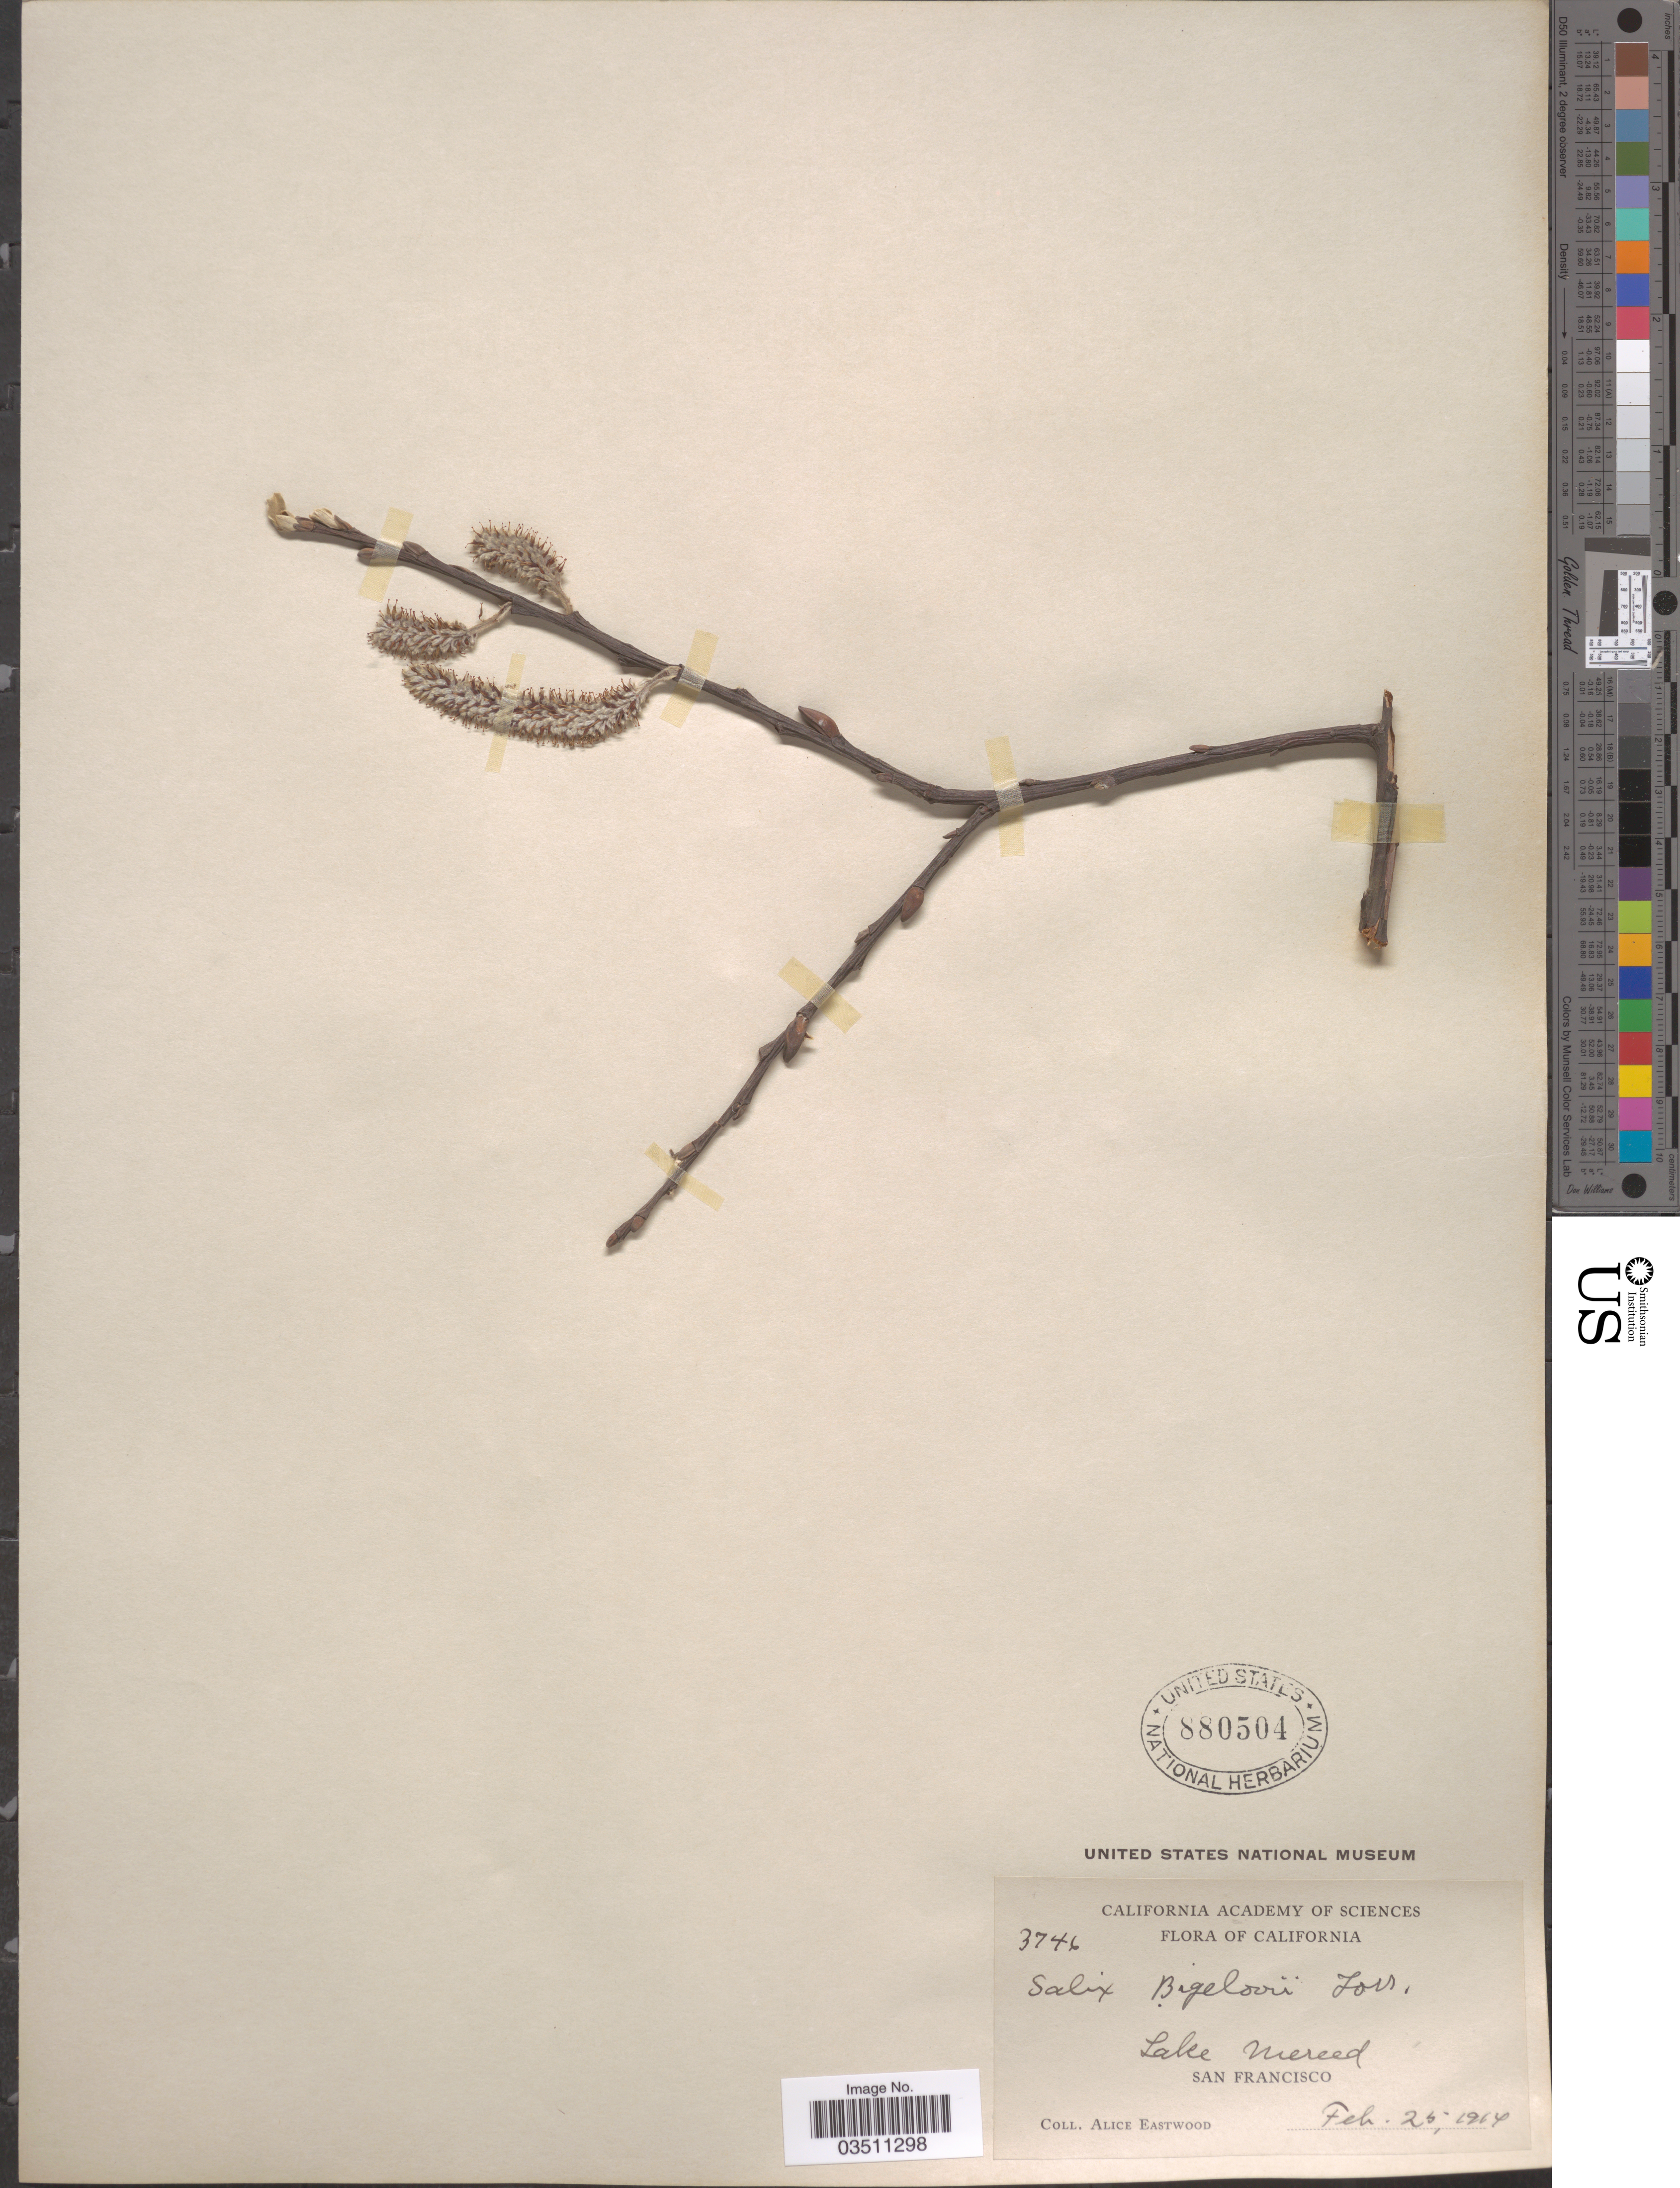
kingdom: Plantae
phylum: Tracheophyta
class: Magnoliopsida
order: Malpighiales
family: Salicaceae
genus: Salix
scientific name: Salix lasiolepis var. bigelovii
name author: Benth.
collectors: A. Eastwood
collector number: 3746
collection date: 1914-02-25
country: United States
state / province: California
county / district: San Francisco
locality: Lake Merced. San Francisco.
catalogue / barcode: US 880504